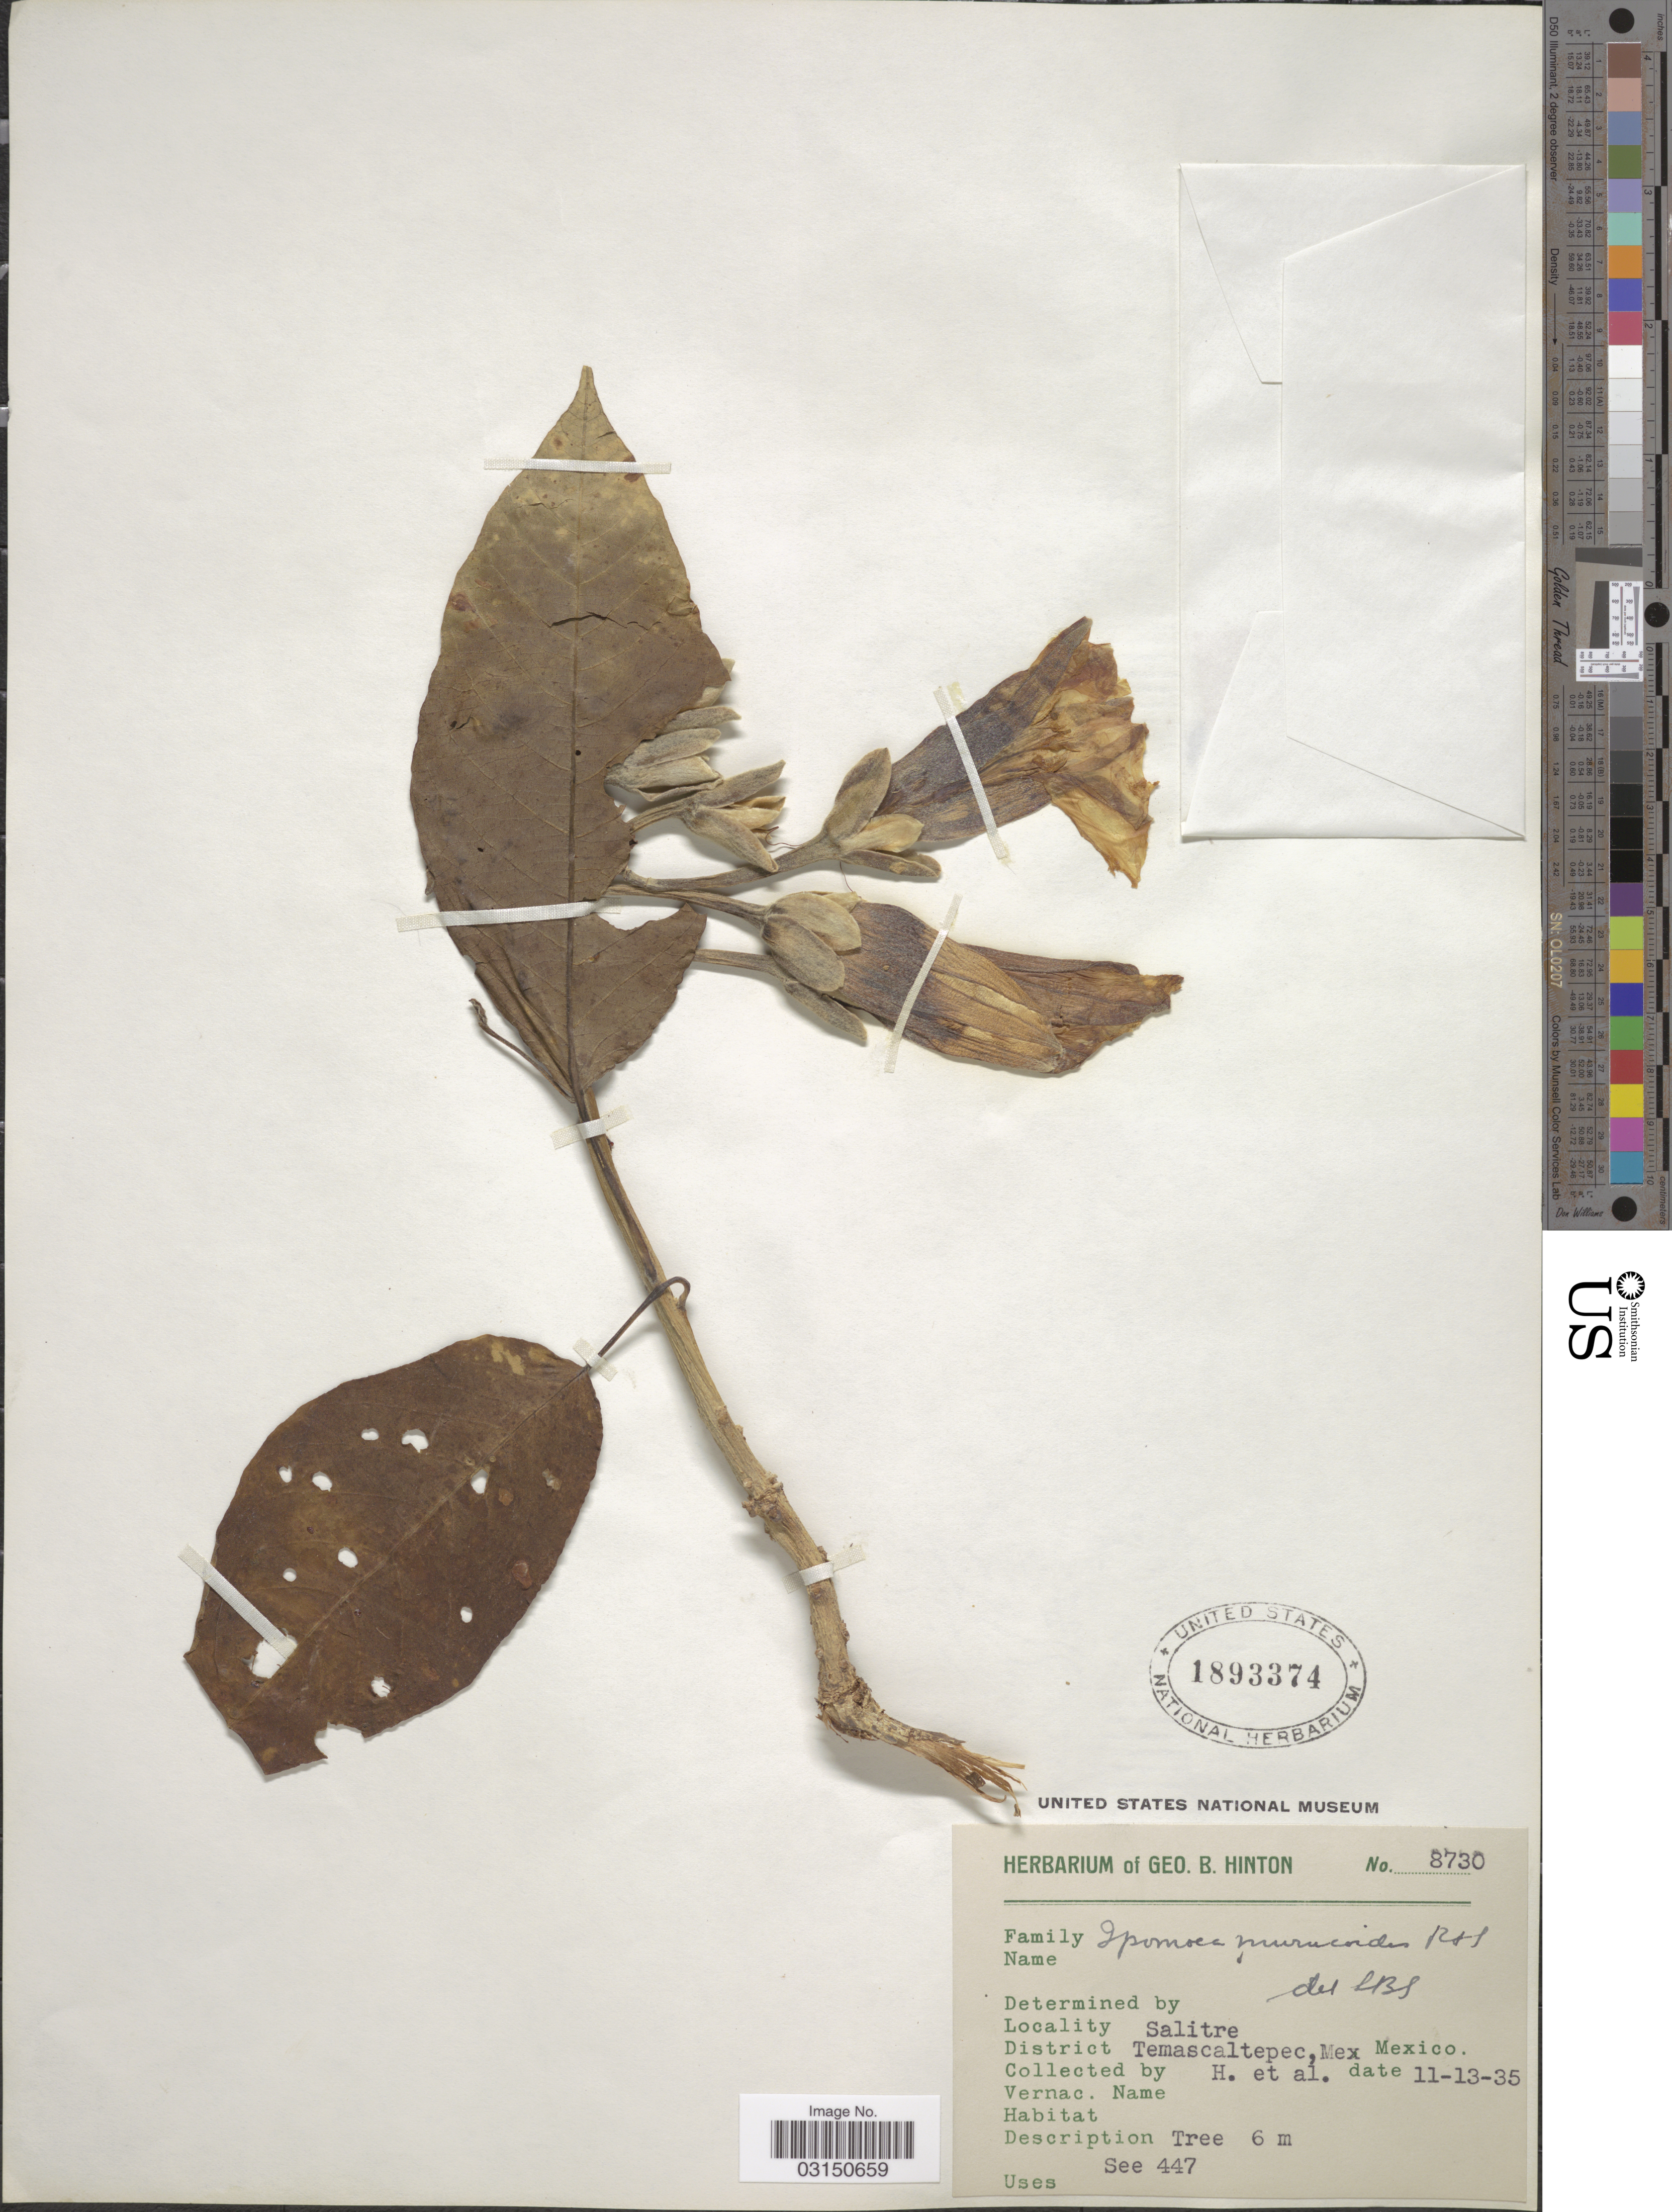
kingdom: Plantae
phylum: Tracheophyta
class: Magnoliopsida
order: Solanales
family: Convolvulaceae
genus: Ipomoea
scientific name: Ipomoea murucoides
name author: Roem. & Schult.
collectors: G. B. Hinton & et al.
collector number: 8730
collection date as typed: Transcribed d/m/y: 13/11/35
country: Mexico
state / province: México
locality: Salitre. District Temascaltepec.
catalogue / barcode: US 1893374